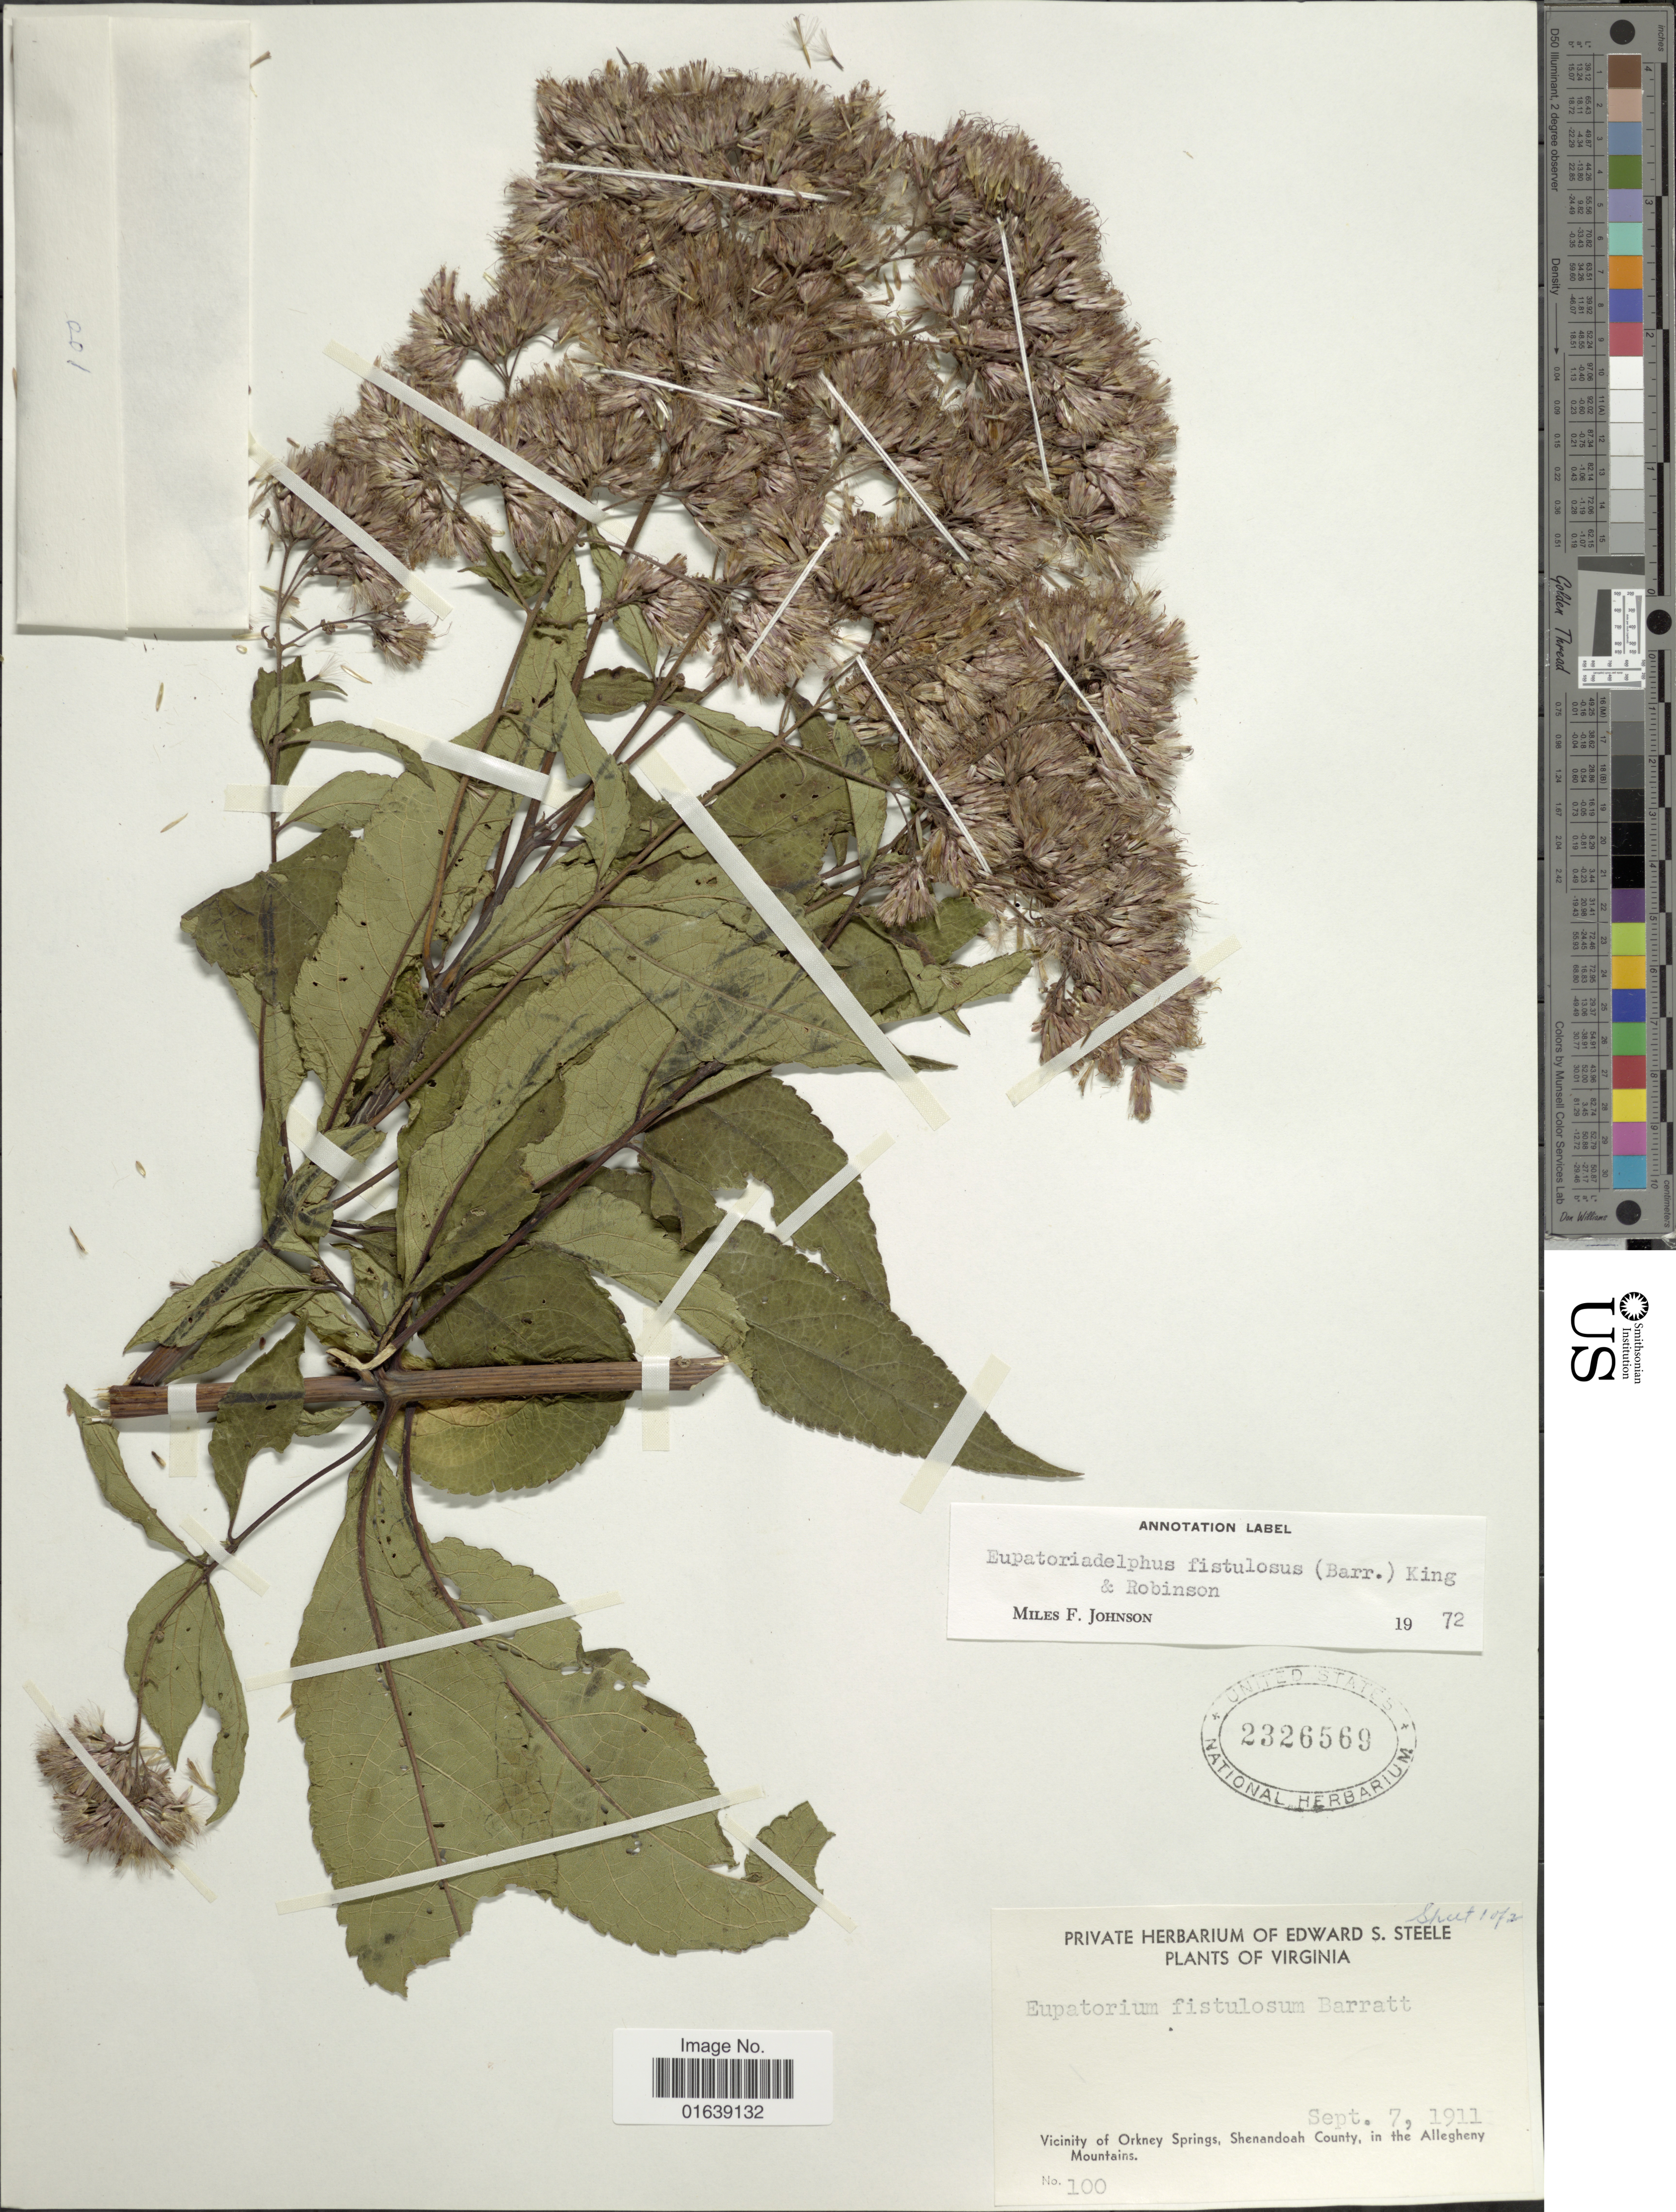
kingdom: Plantae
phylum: Tracheophyta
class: Magnoliopsida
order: Asterales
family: Asteraceae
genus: Eupatorium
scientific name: Eupatorium fistulosum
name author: Barratt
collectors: ex herb. Edward S. Steele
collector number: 100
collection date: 1911-09-07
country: United States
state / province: Virginia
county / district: Shenandoah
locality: Virginia. . Vicinity of Orkney Springs, Shenandoah county in the Allegheny Mountains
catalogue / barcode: US 2326569